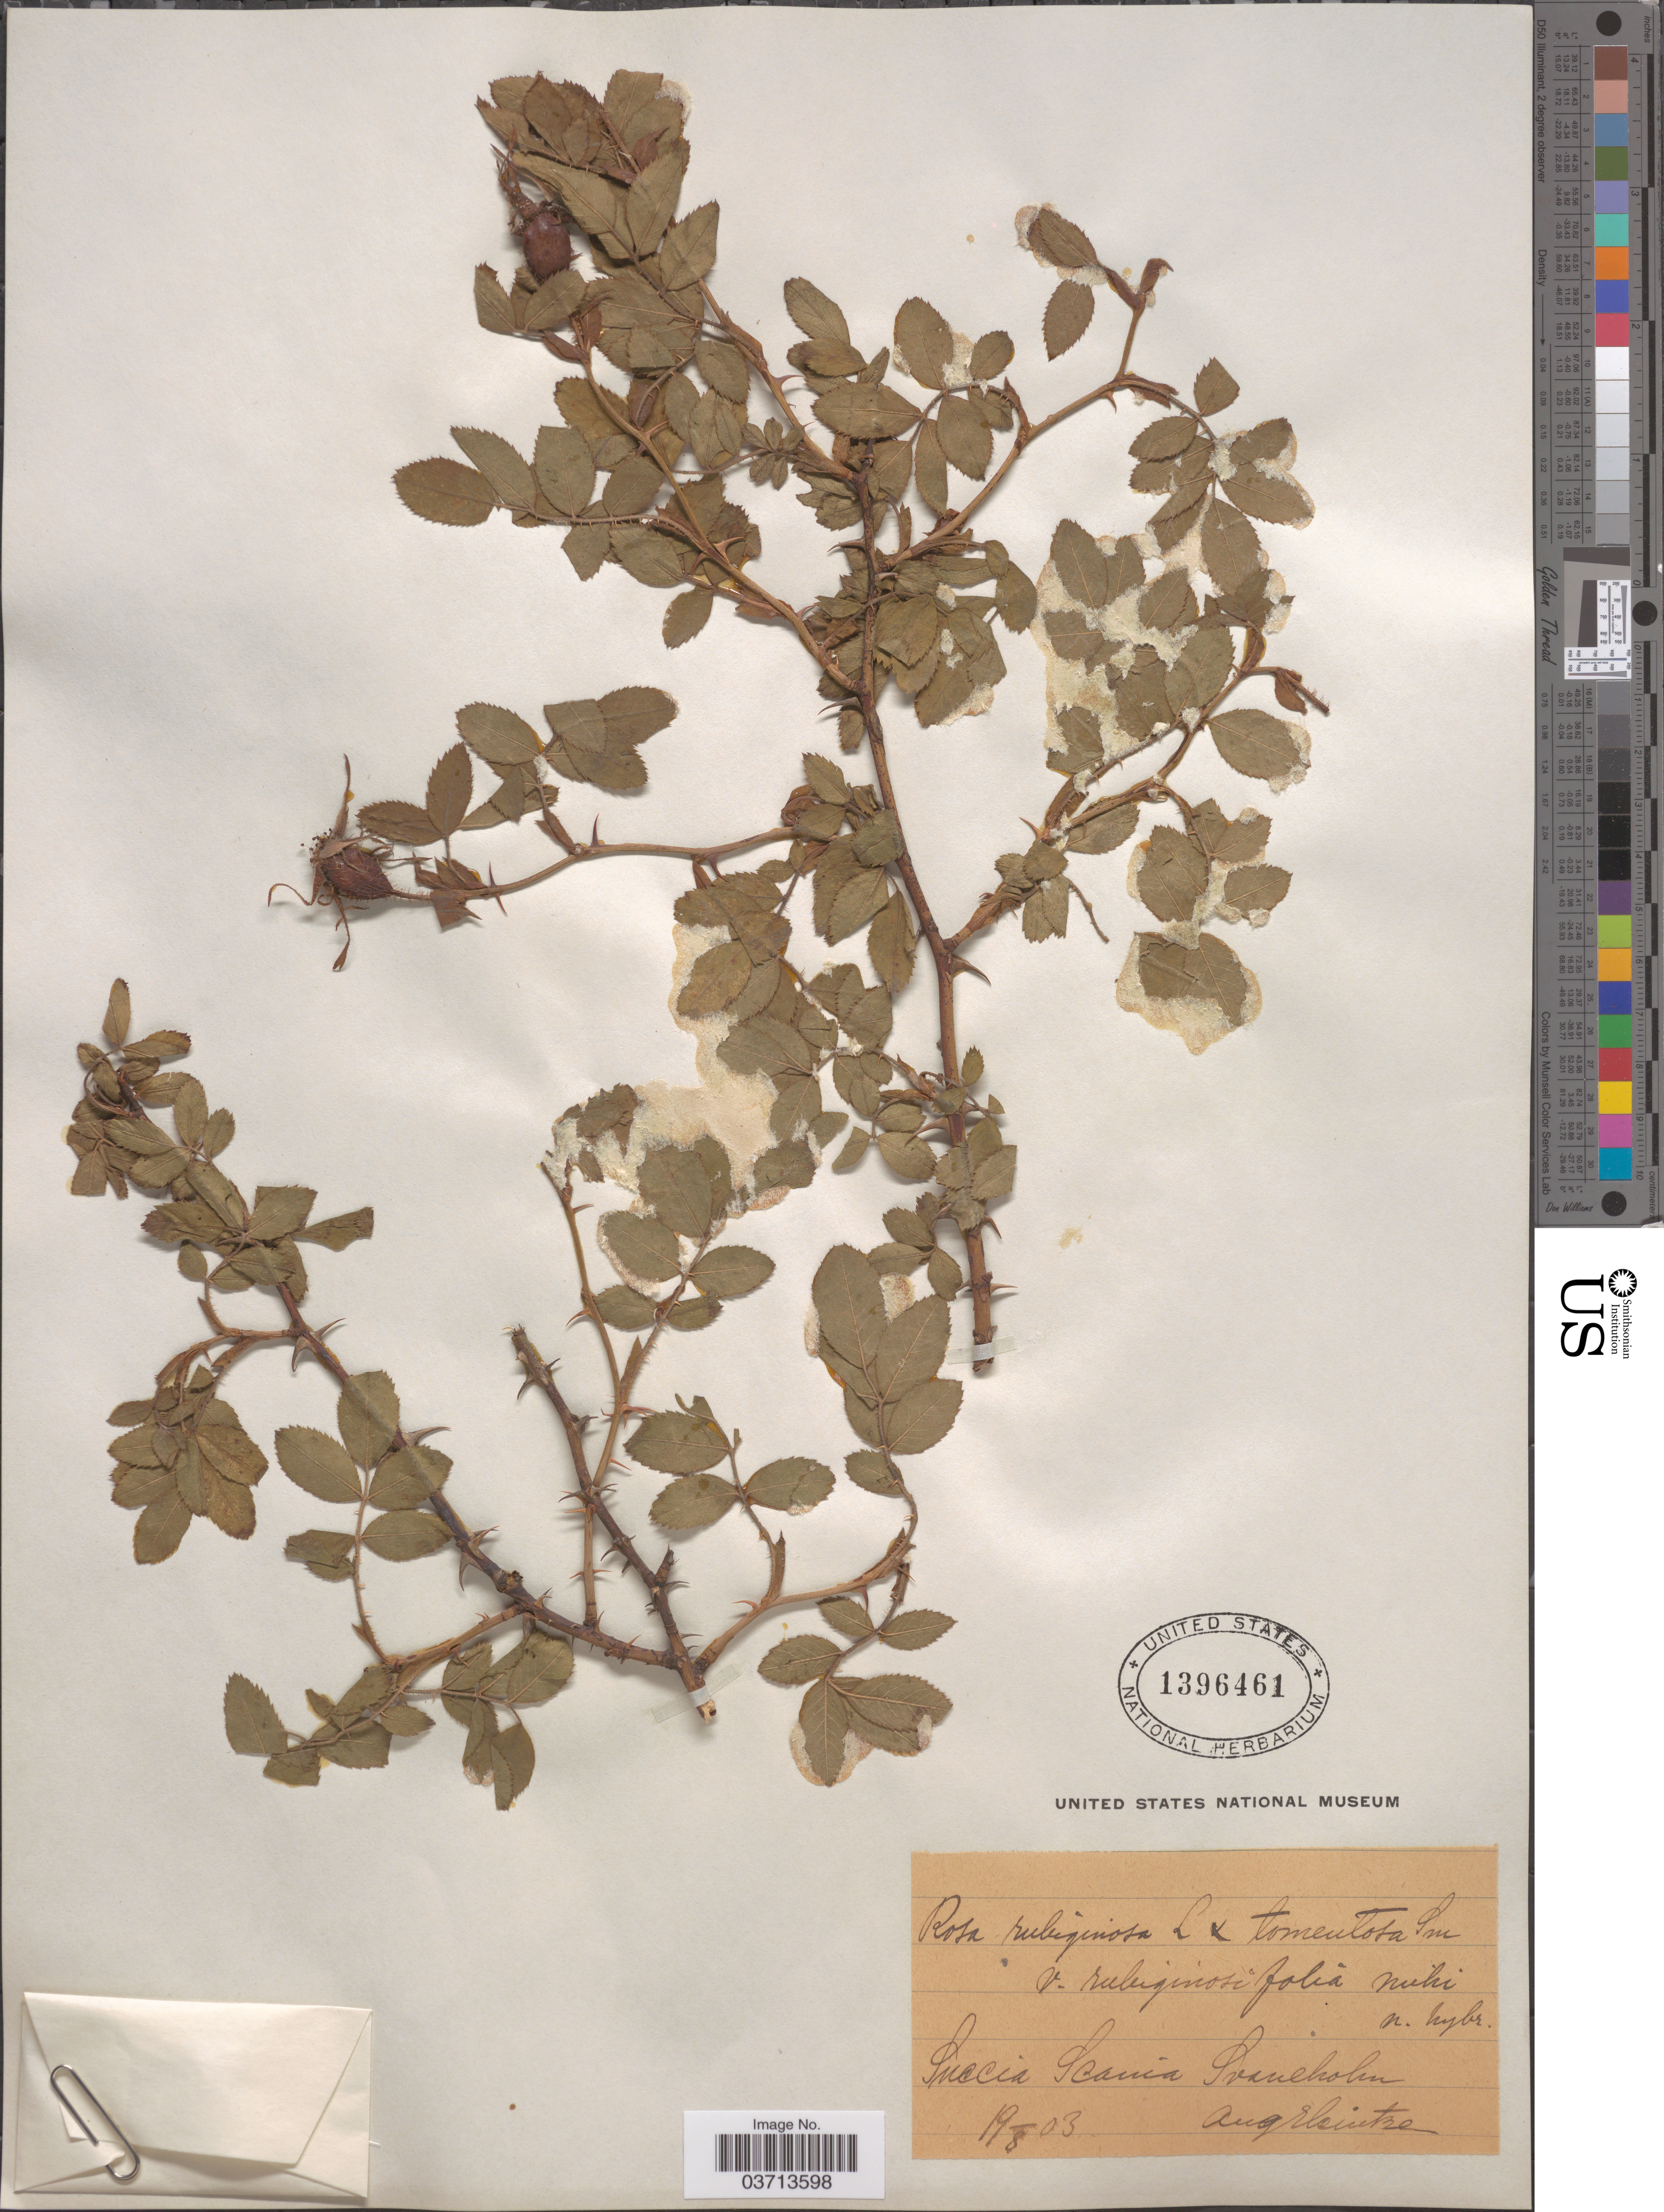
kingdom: Plantae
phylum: Tracheophyta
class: Magnoliopsida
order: Rosales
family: Rosaceae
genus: Rosa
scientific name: Rosa rubiginosa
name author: L.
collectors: A. Heintze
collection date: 1903-08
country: Sweden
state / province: Skåne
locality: Suecia Scania Svaneholm.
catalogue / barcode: US 1396461